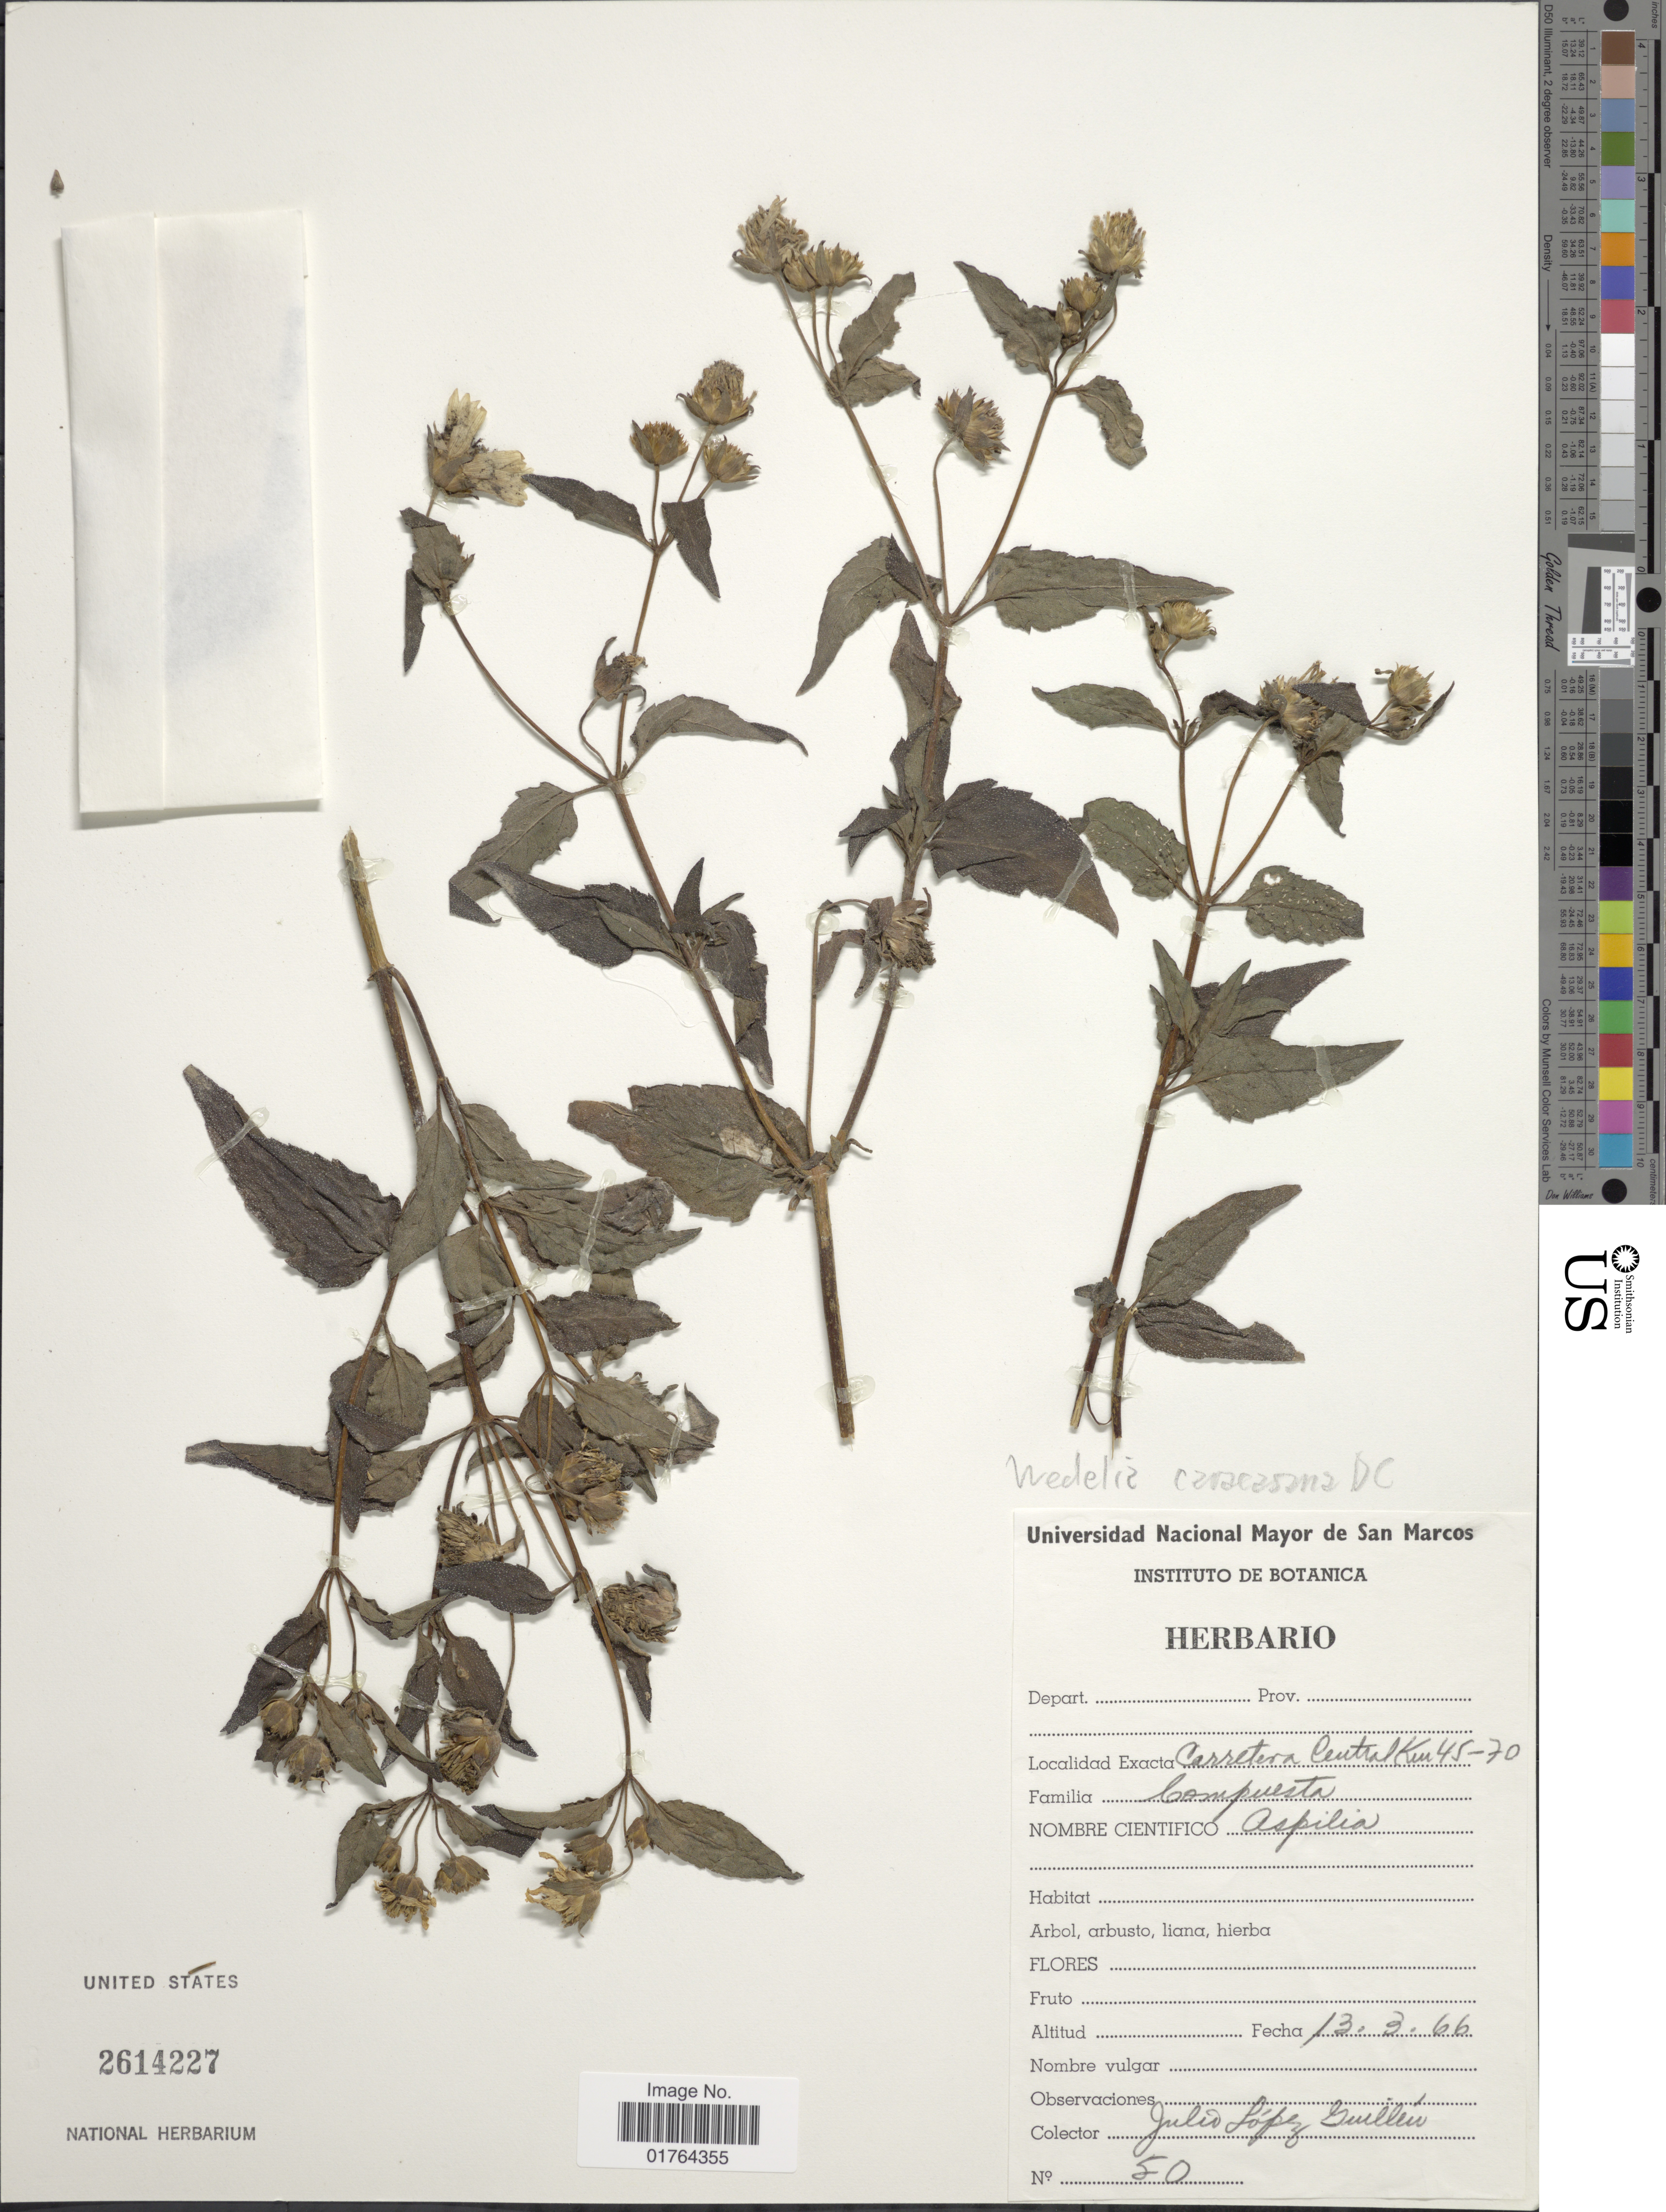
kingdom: Plantae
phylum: Tracheophyta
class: Magnoliopsida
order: Asterales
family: Asteraceae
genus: Wedelia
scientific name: Wedelia calycina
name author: Rich.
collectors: J. López Guillén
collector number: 50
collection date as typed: Transcribed d/m/y: 13/3/66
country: Peru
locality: Carretera Central Km 45-70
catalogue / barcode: US 2614227